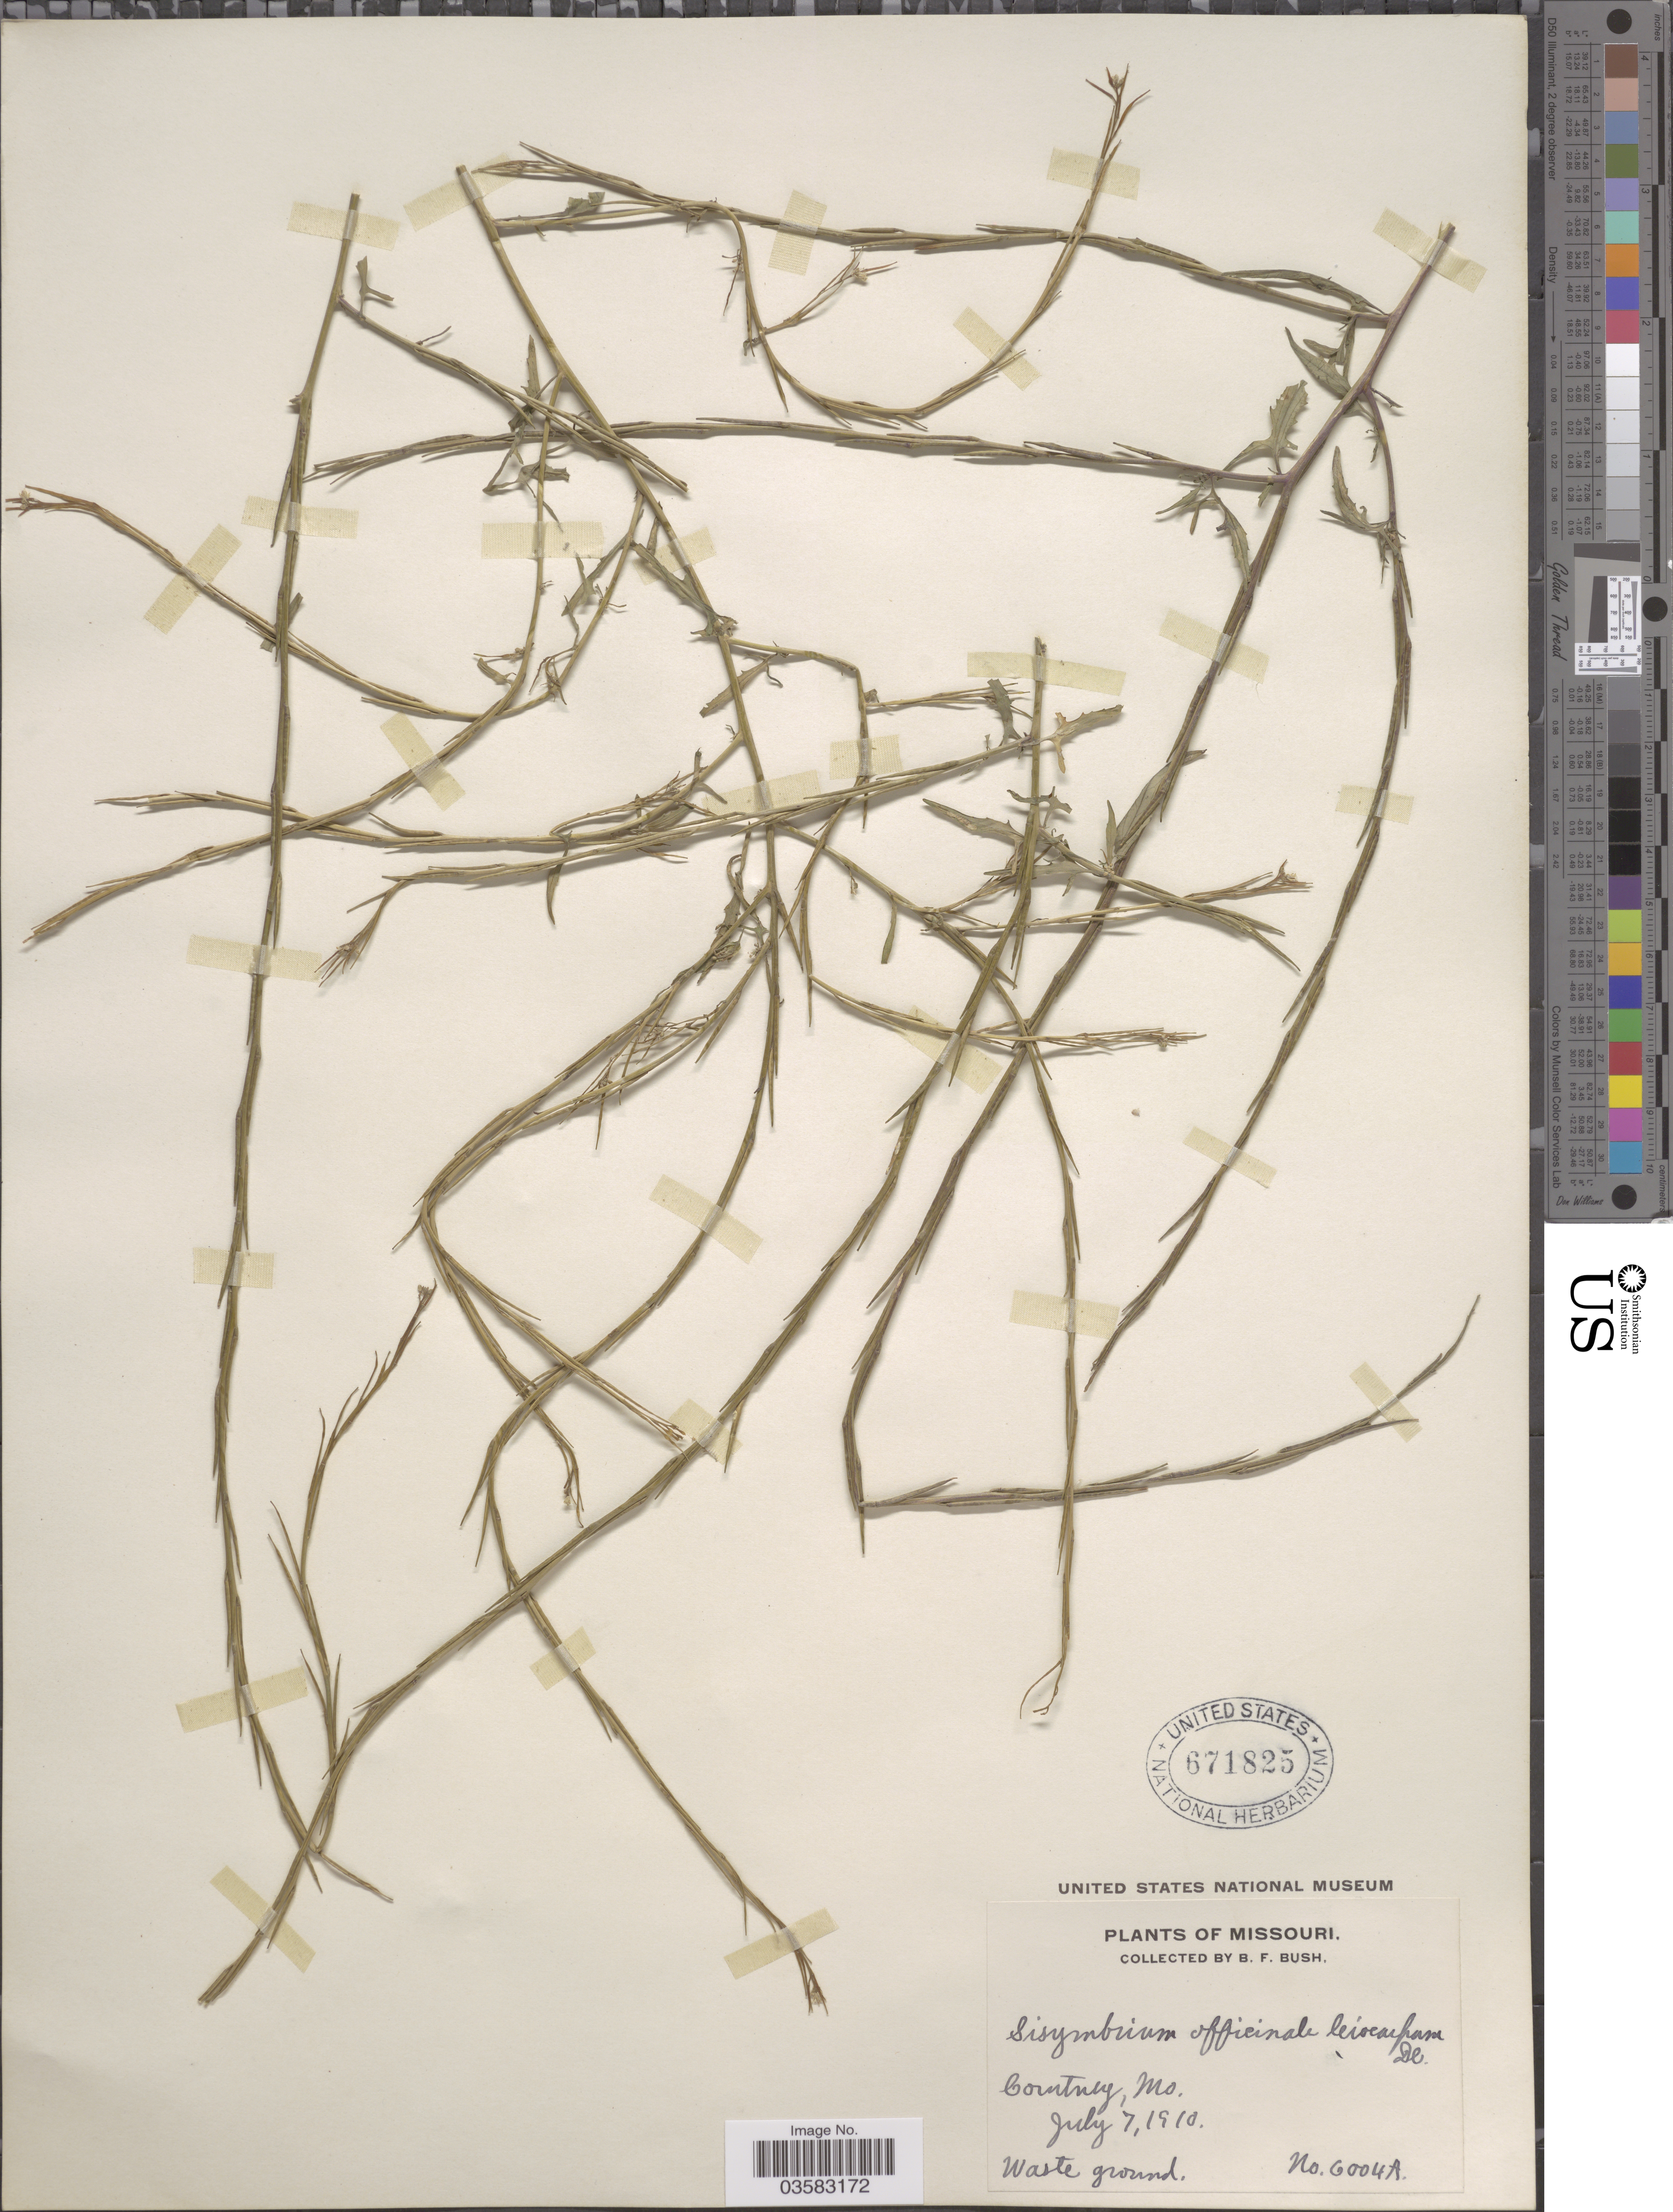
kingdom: Plantae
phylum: Tracheophyta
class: Magnoliopsida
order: Brassicales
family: Brassicaceae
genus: Sisymbrium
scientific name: Sisymbrium officinale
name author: (L.) Scop.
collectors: B. F. Bush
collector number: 6004A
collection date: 1910-07-07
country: United States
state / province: Missouri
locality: Courtney. Waste ground.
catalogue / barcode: US 671825